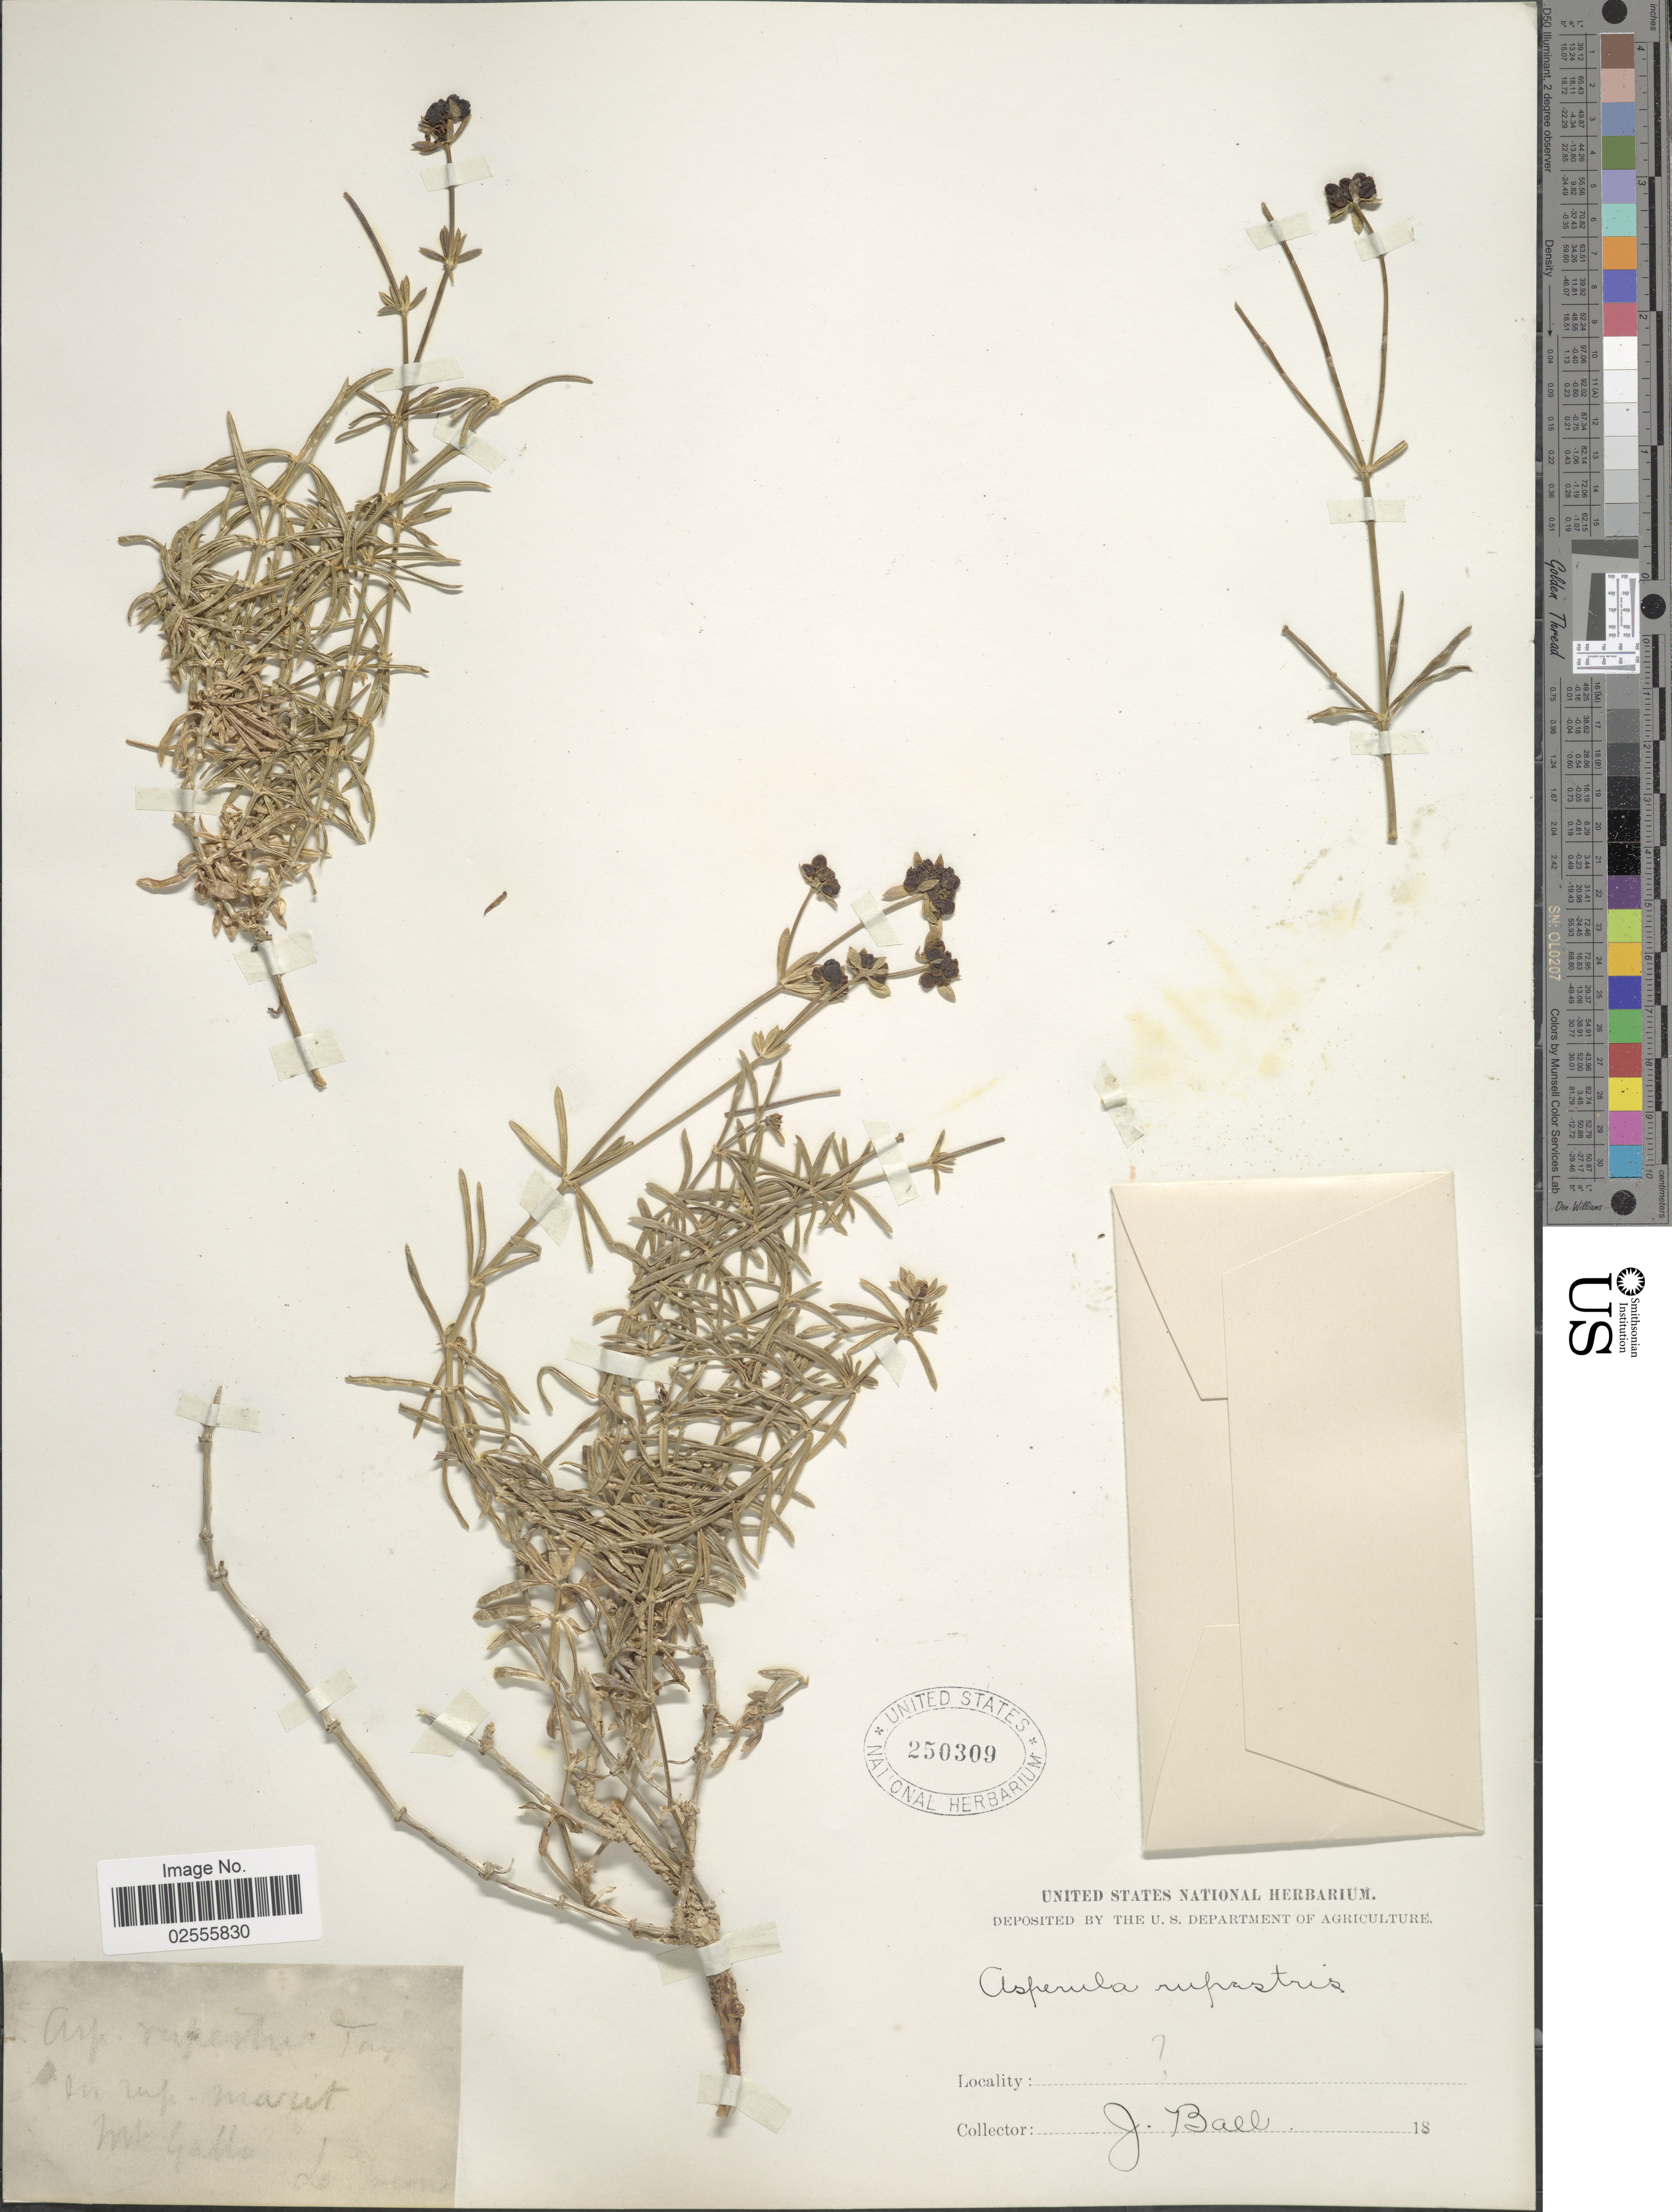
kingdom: Plantae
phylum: Tracheophyta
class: Magnoliopsida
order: Gentianales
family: Rubiaceae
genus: Asperula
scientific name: Asperula rupestris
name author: Tineo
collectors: J. Ball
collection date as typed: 18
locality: In rup. Marit. Mt. Gallo [interpreted]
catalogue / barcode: US 250309